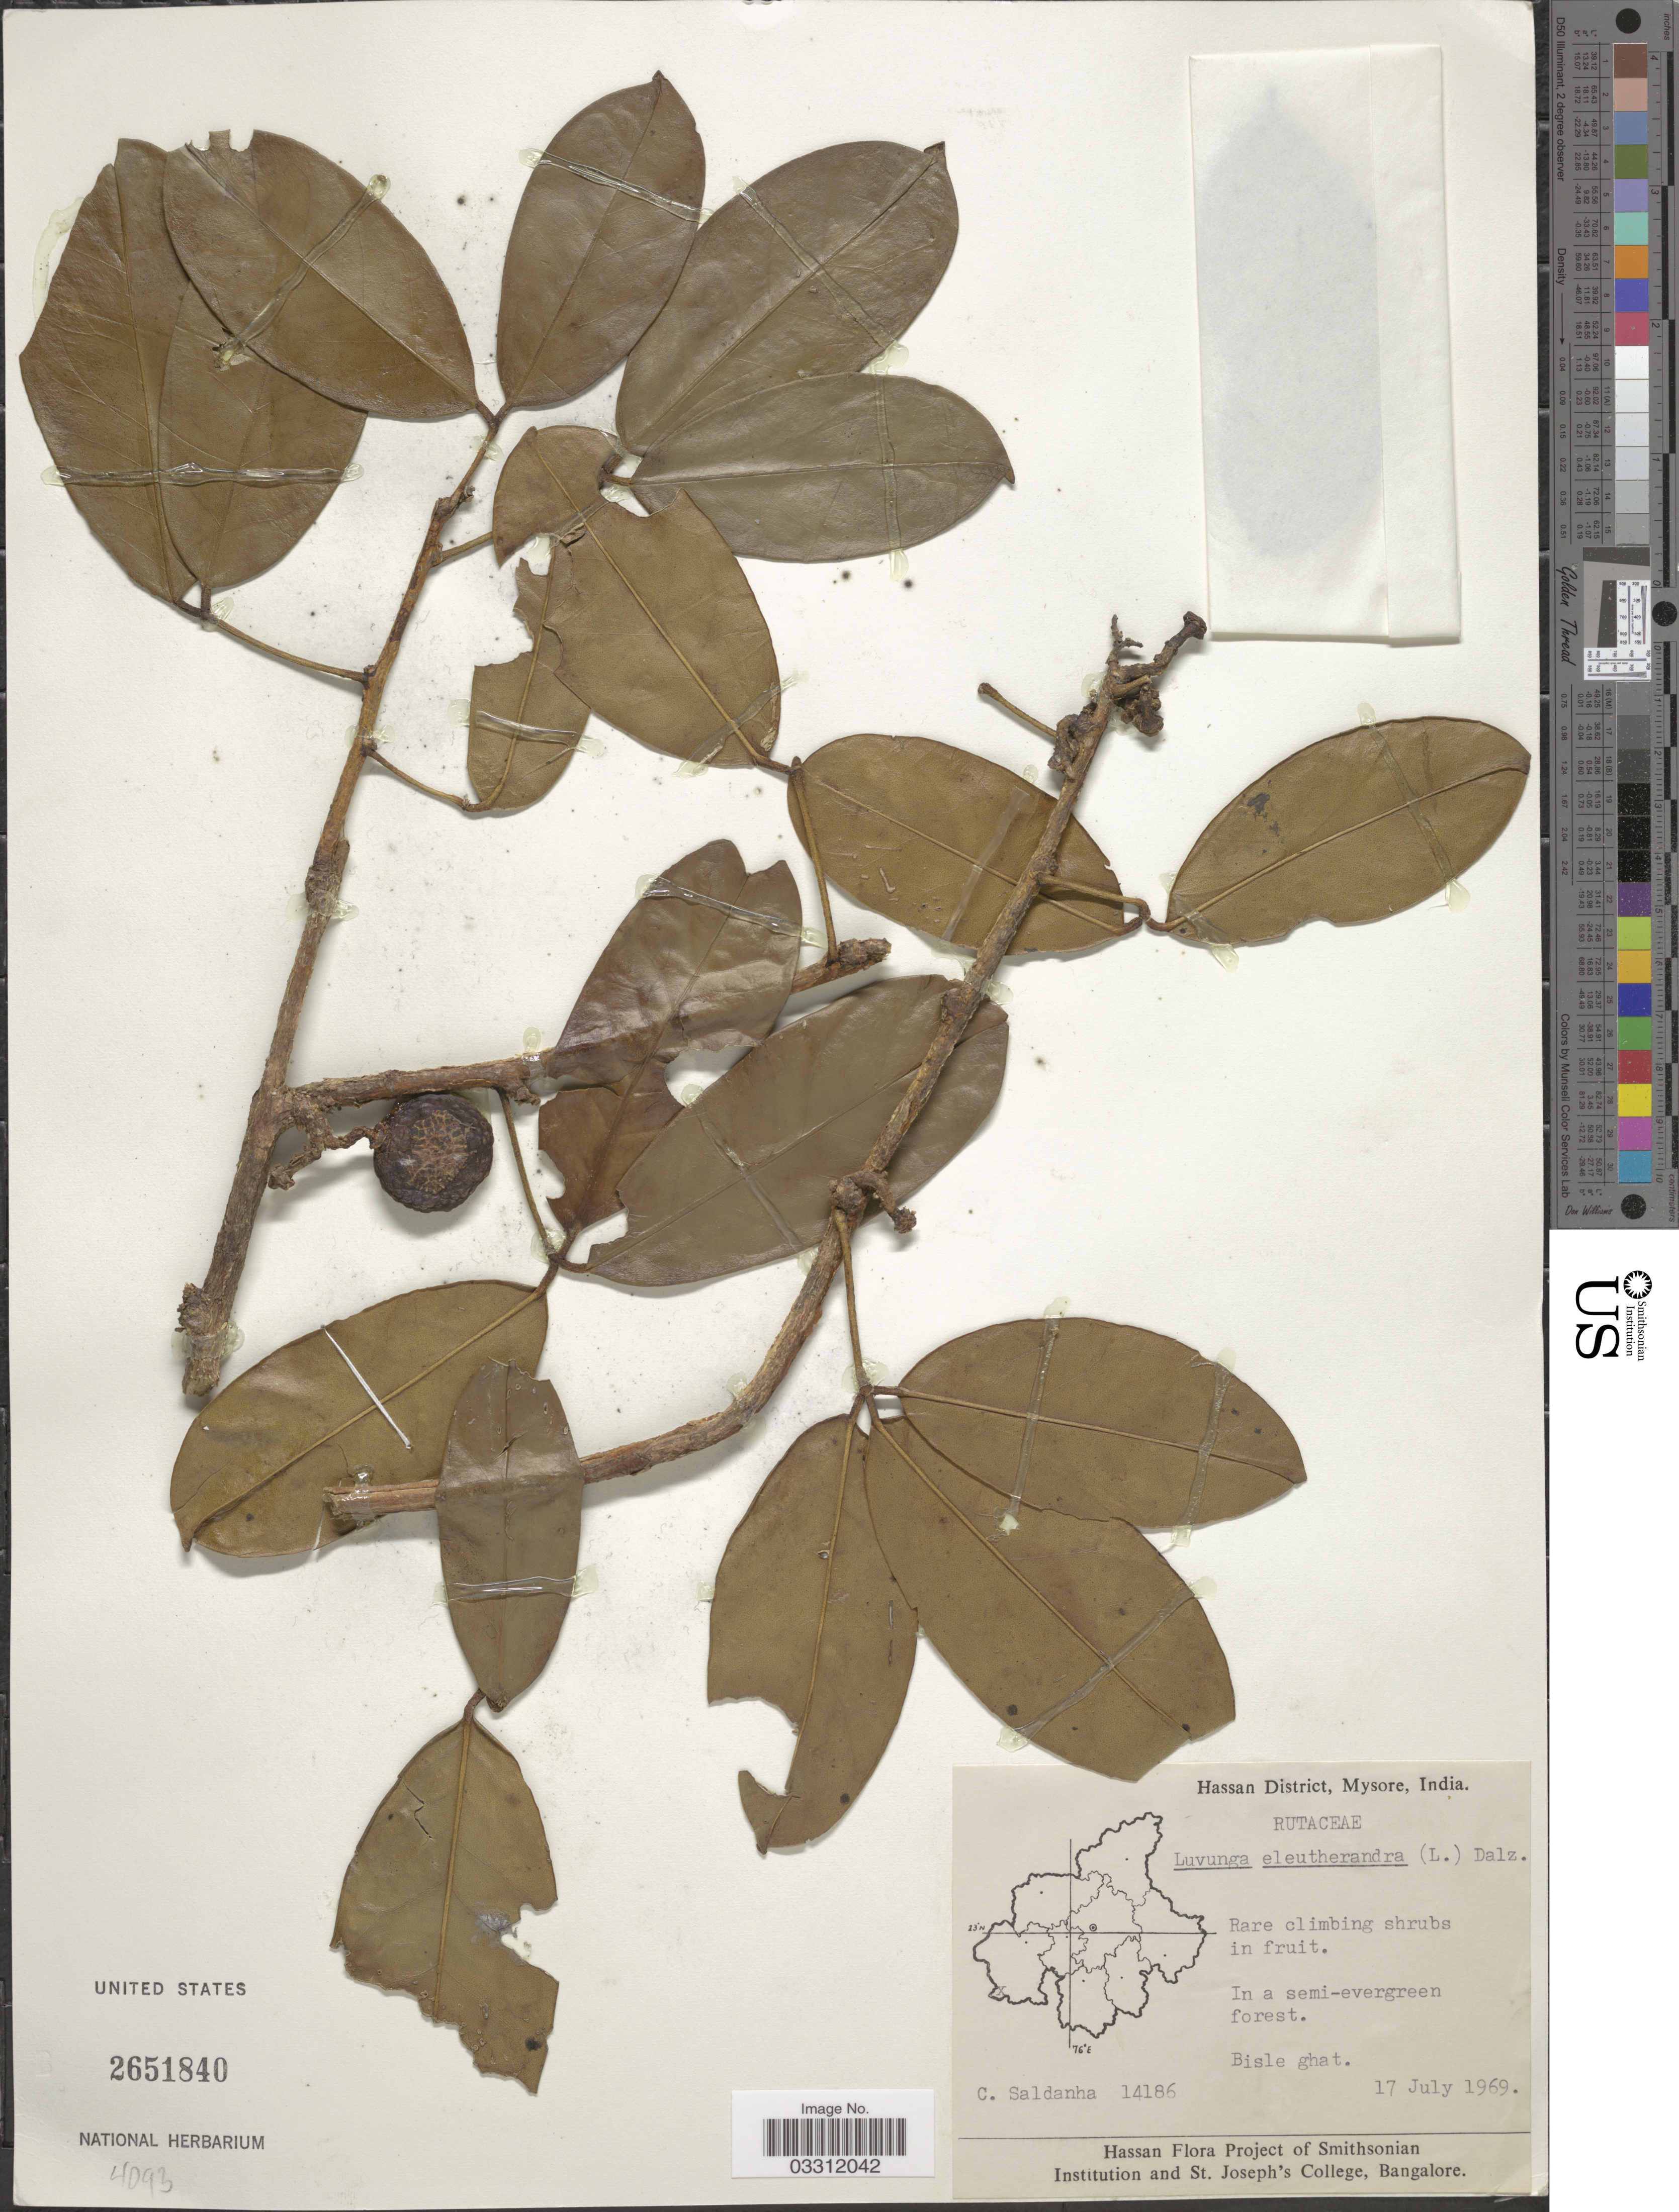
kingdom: Plantae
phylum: Tracheophyta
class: Magnoliopsida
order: Sapindales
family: Rutaceae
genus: Luvunga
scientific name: Luvunga eleutherandra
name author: Dalzell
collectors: C. Saldanha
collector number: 14186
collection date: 1969-07-17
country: India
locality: Hassan District, Mysore, Bisle ghat.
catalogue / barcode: US 2651840